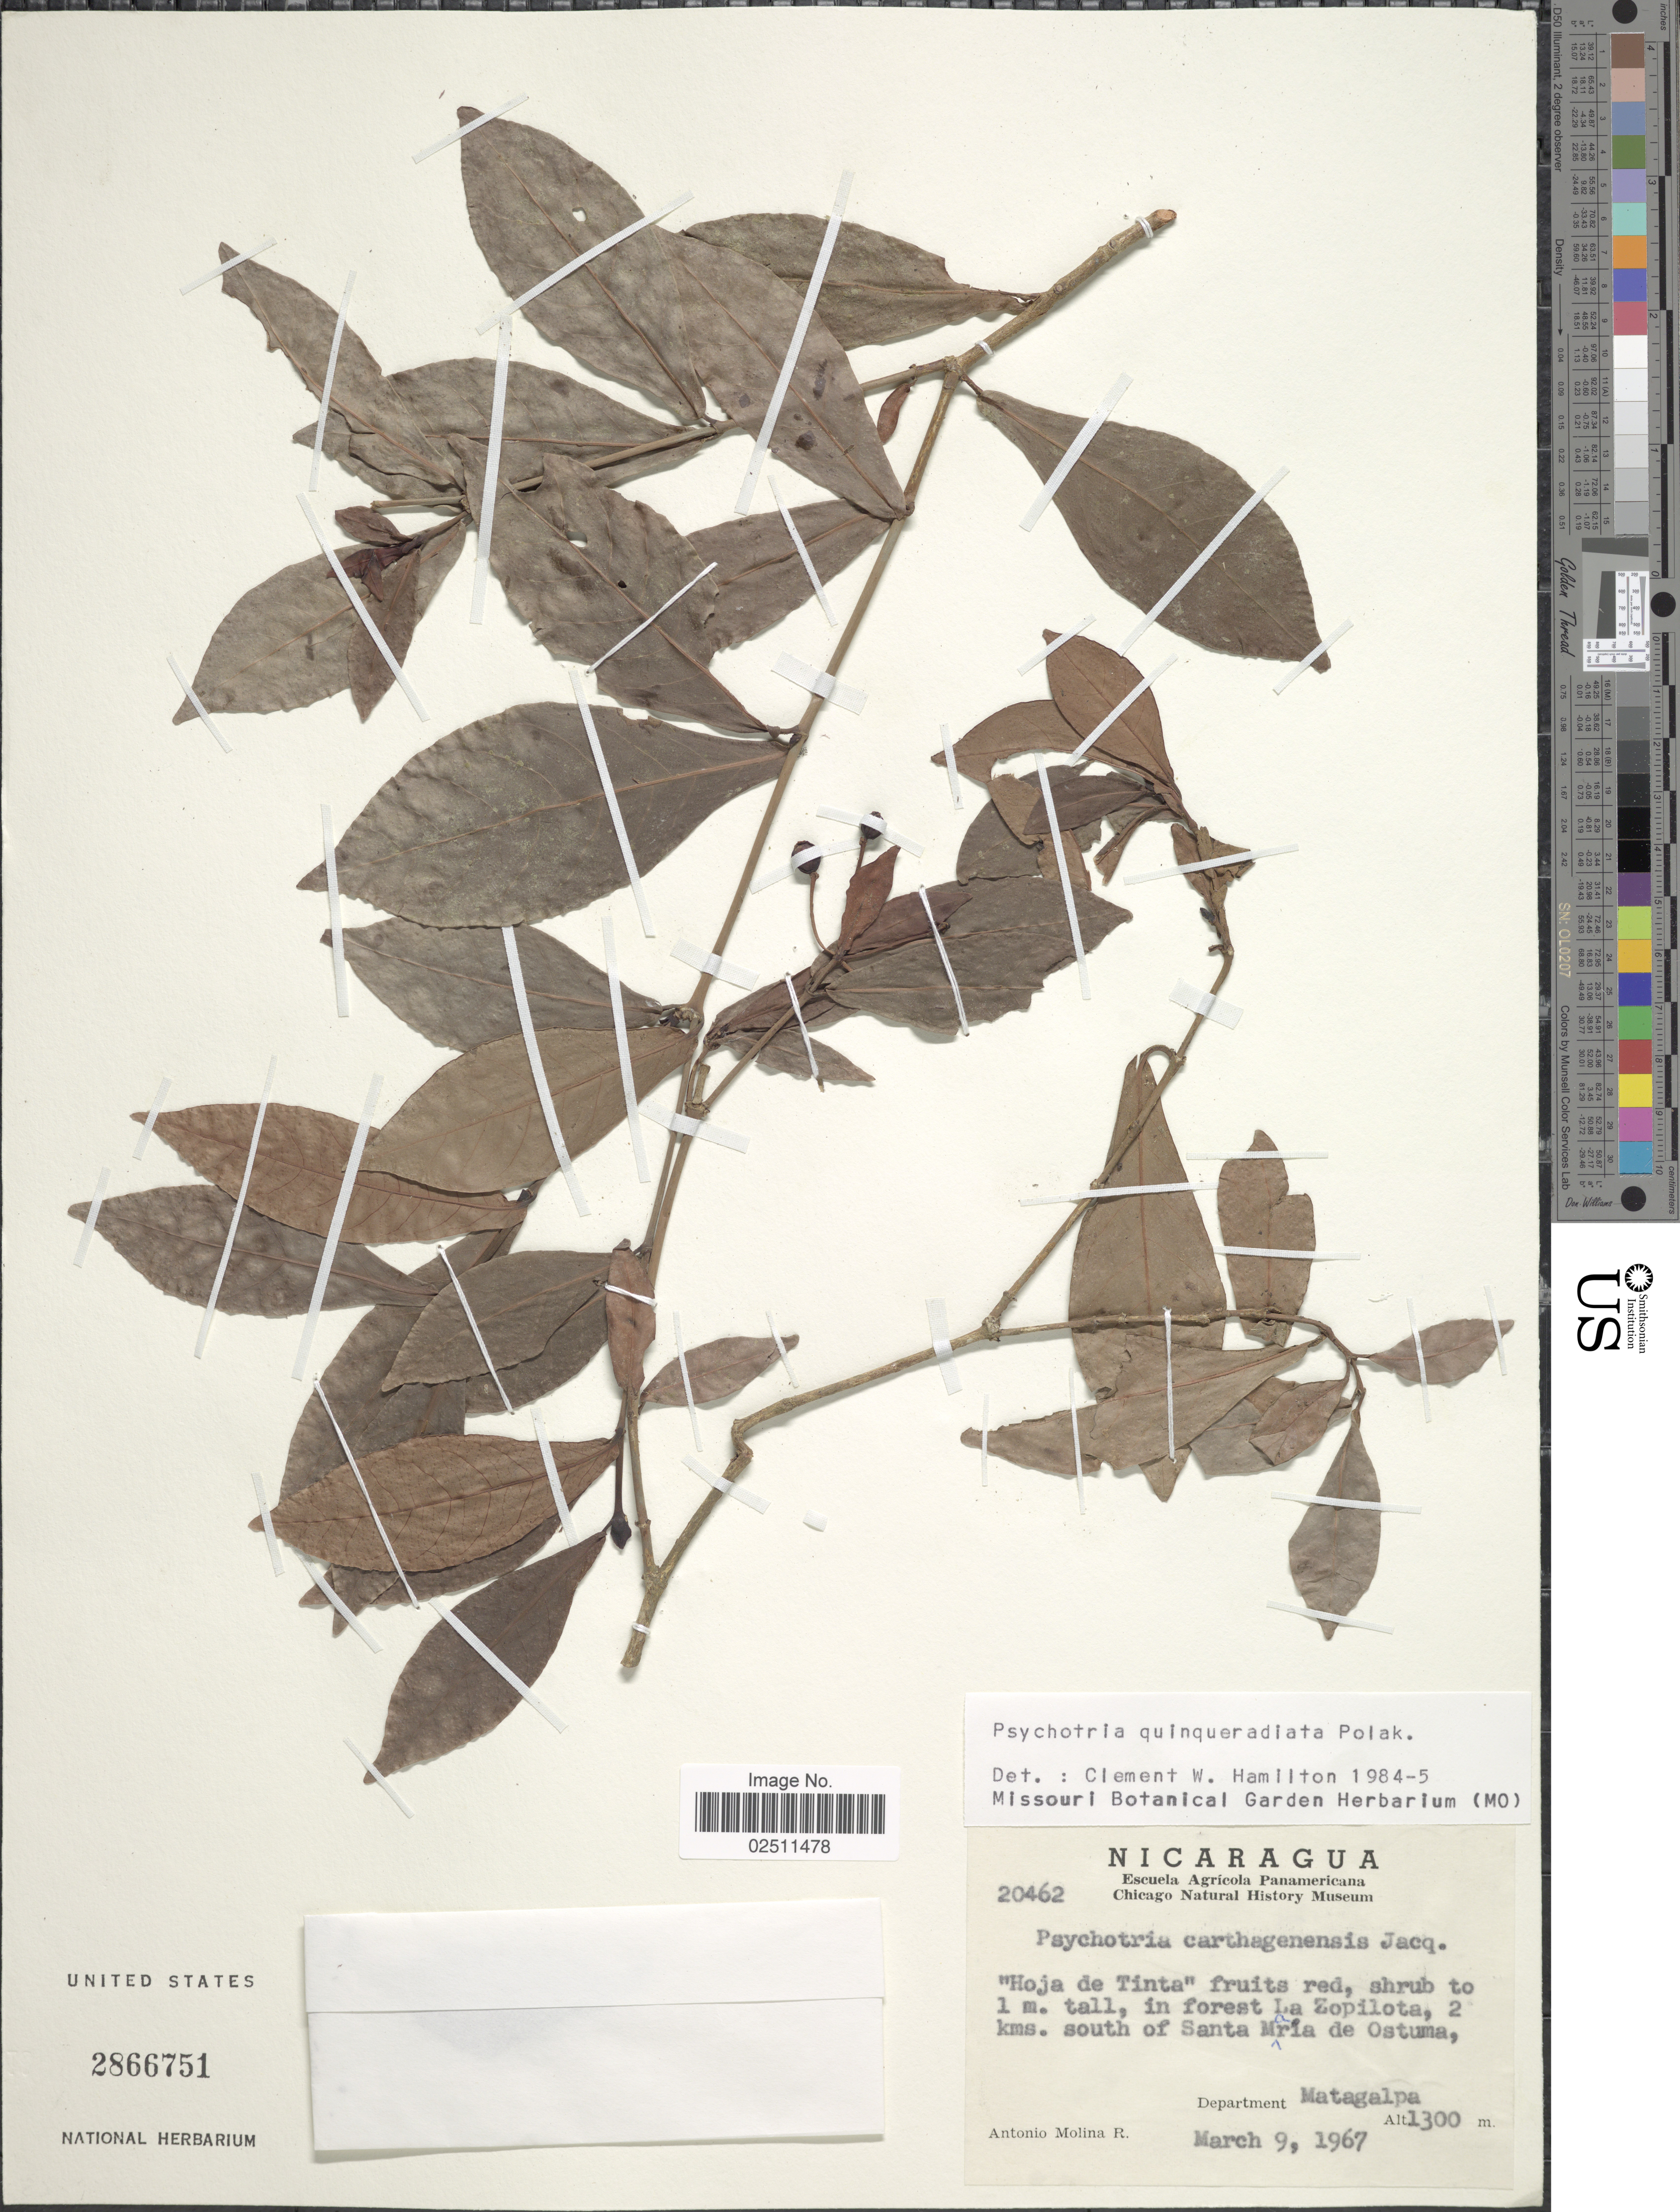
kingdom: Plantae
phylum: Tracheophyta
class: Magnoliopsida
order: Gentianales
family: Rubiaceae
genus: Psychotria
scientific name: Psychotria quinqueradiata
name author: Pol.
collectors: A. Molina R.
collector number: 20462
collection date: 1967-03-09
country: Nicaragua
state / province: Matagalpa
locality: In forest La Zopilota, 2 kms. south of Santa Maria de Ostuma, Department Matagalpa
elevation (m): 1300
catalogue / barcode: US 2866751